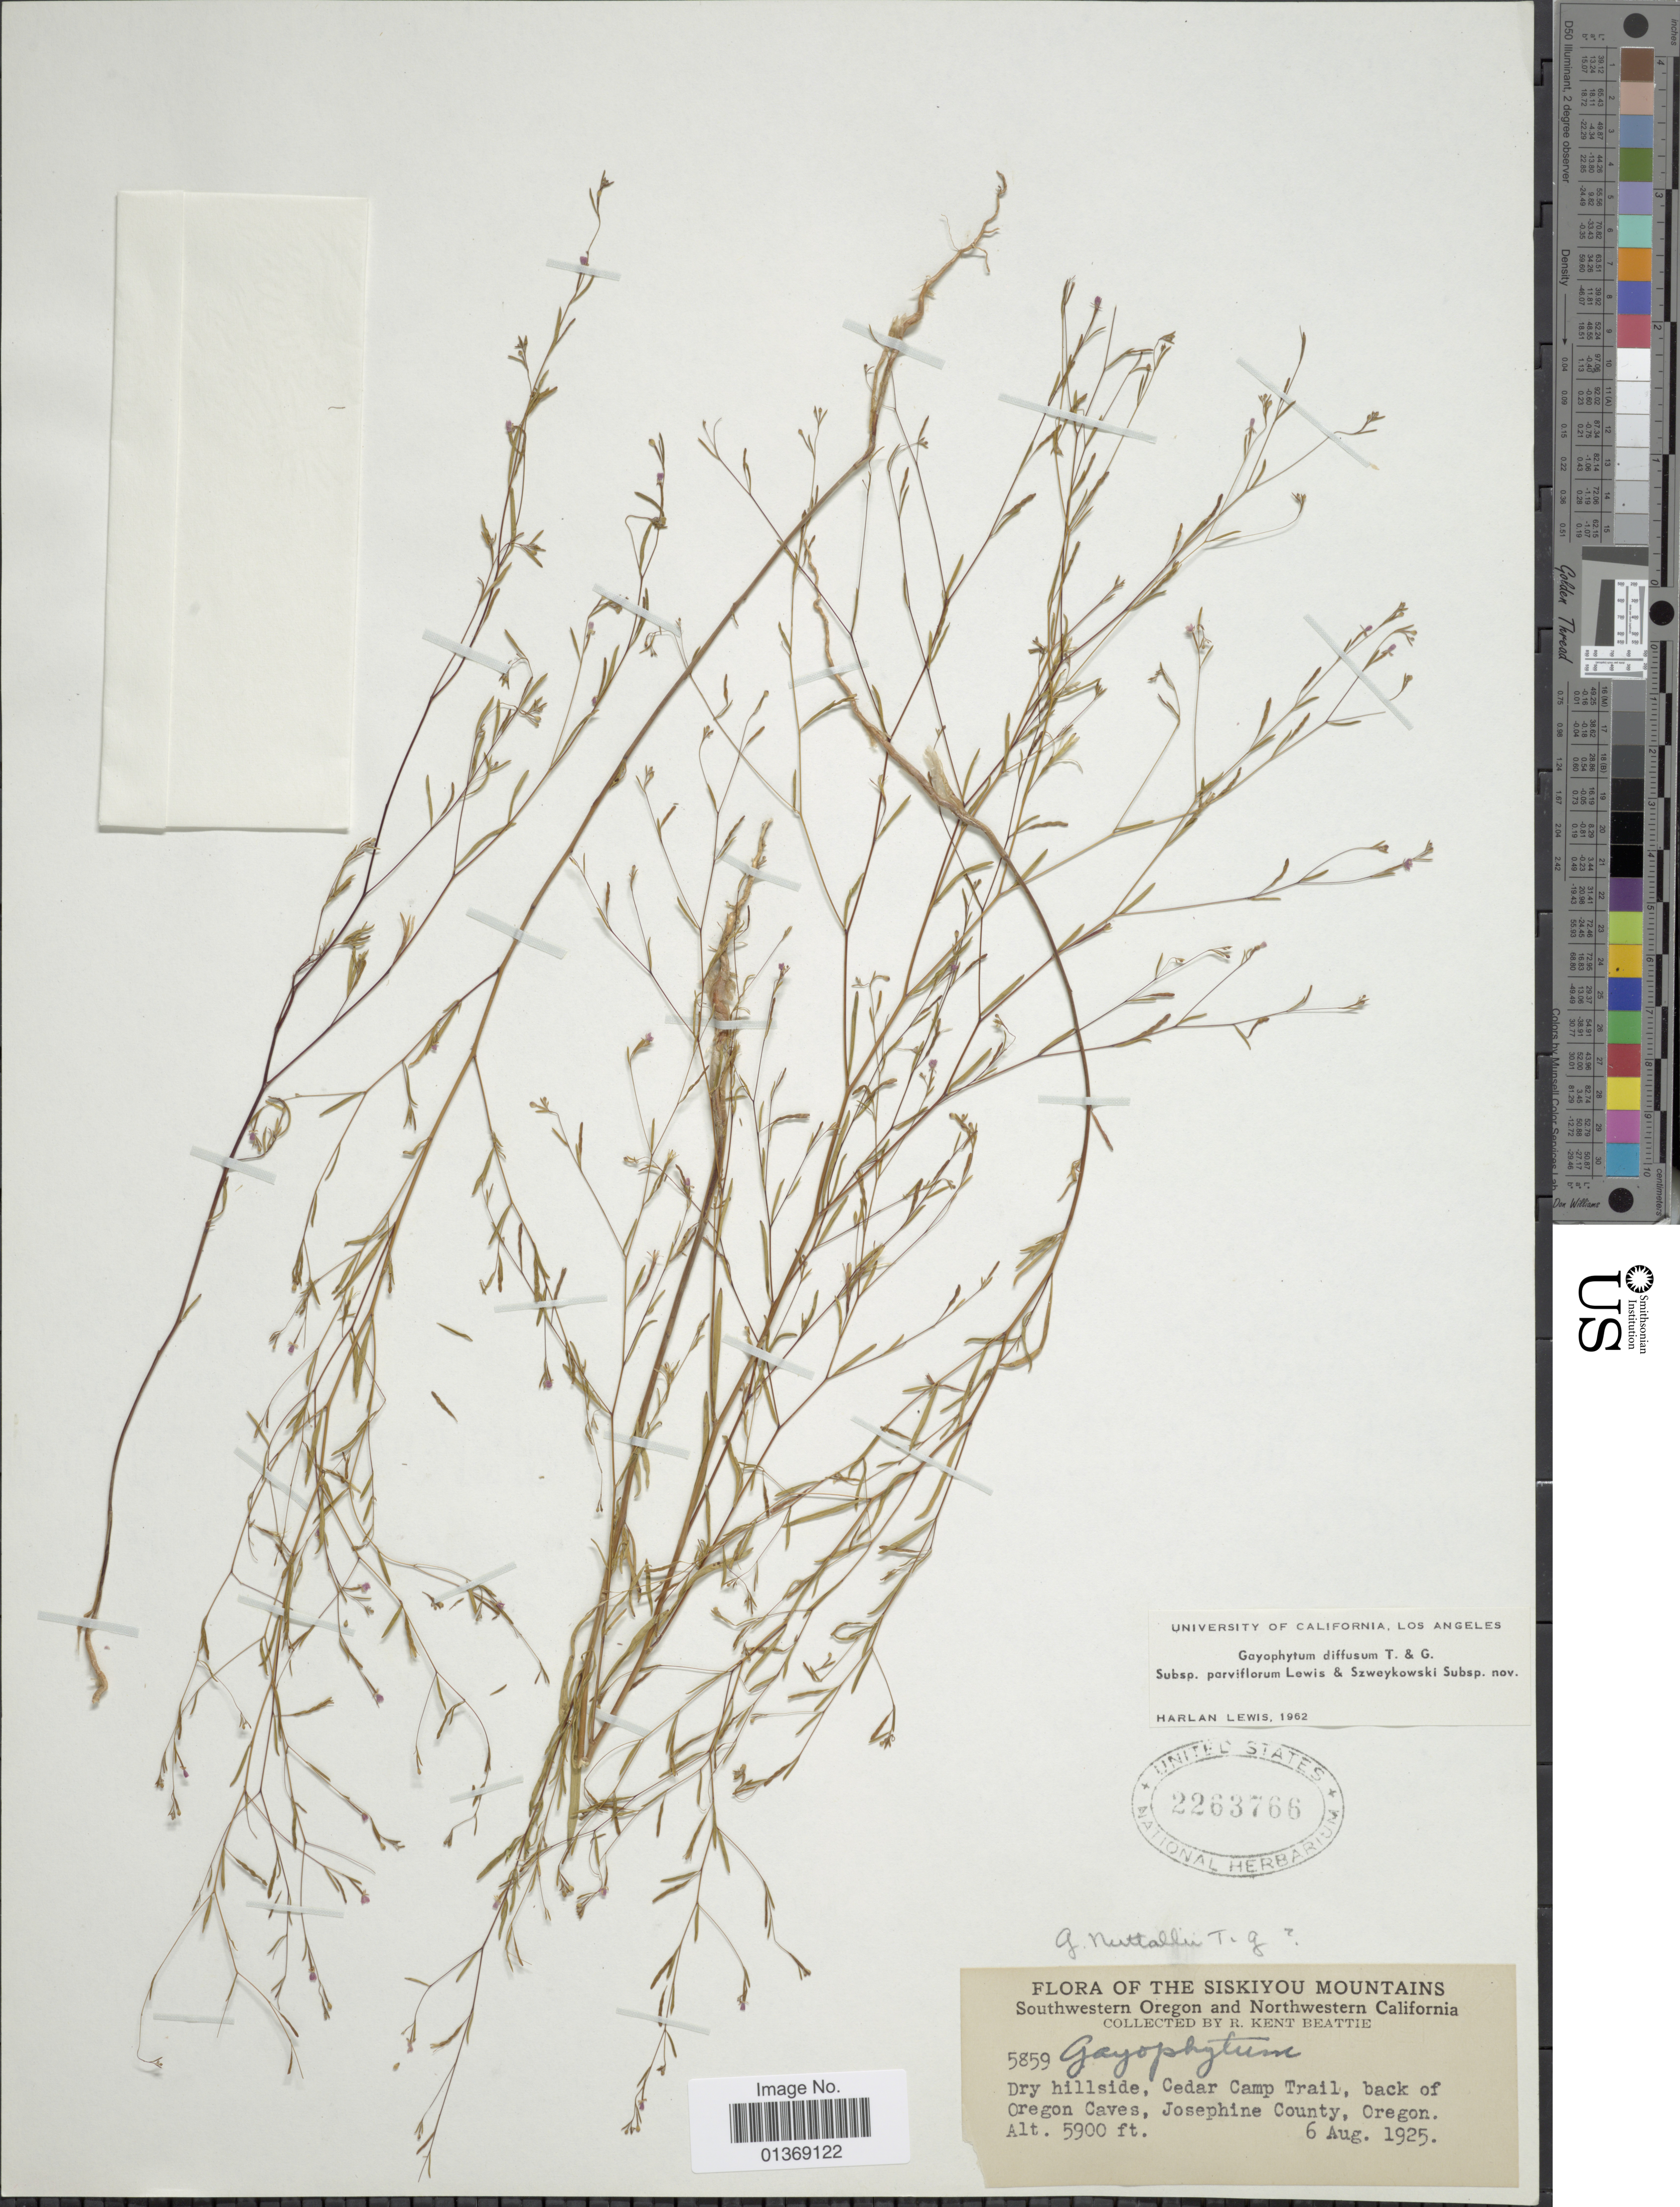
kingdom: Plantae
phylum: Tracheophyta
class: Magnoliopsida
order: Myrtales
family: Onagraceae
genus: Gayophytum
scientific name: Gayophytum diffusum subsp. parviflorum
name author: F. H. Lewis & Szweyk.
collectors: R. K. Beattie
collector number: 5859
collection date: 1925-08-06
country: United States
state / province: Oregon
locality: Siskiyou Mountains, Southwestern Oregon and Northwestern California, Dry hillside, Cedar Camp Trail, back of Oregon Caves, Josephine County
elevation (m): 1798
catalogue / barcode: US 2263766